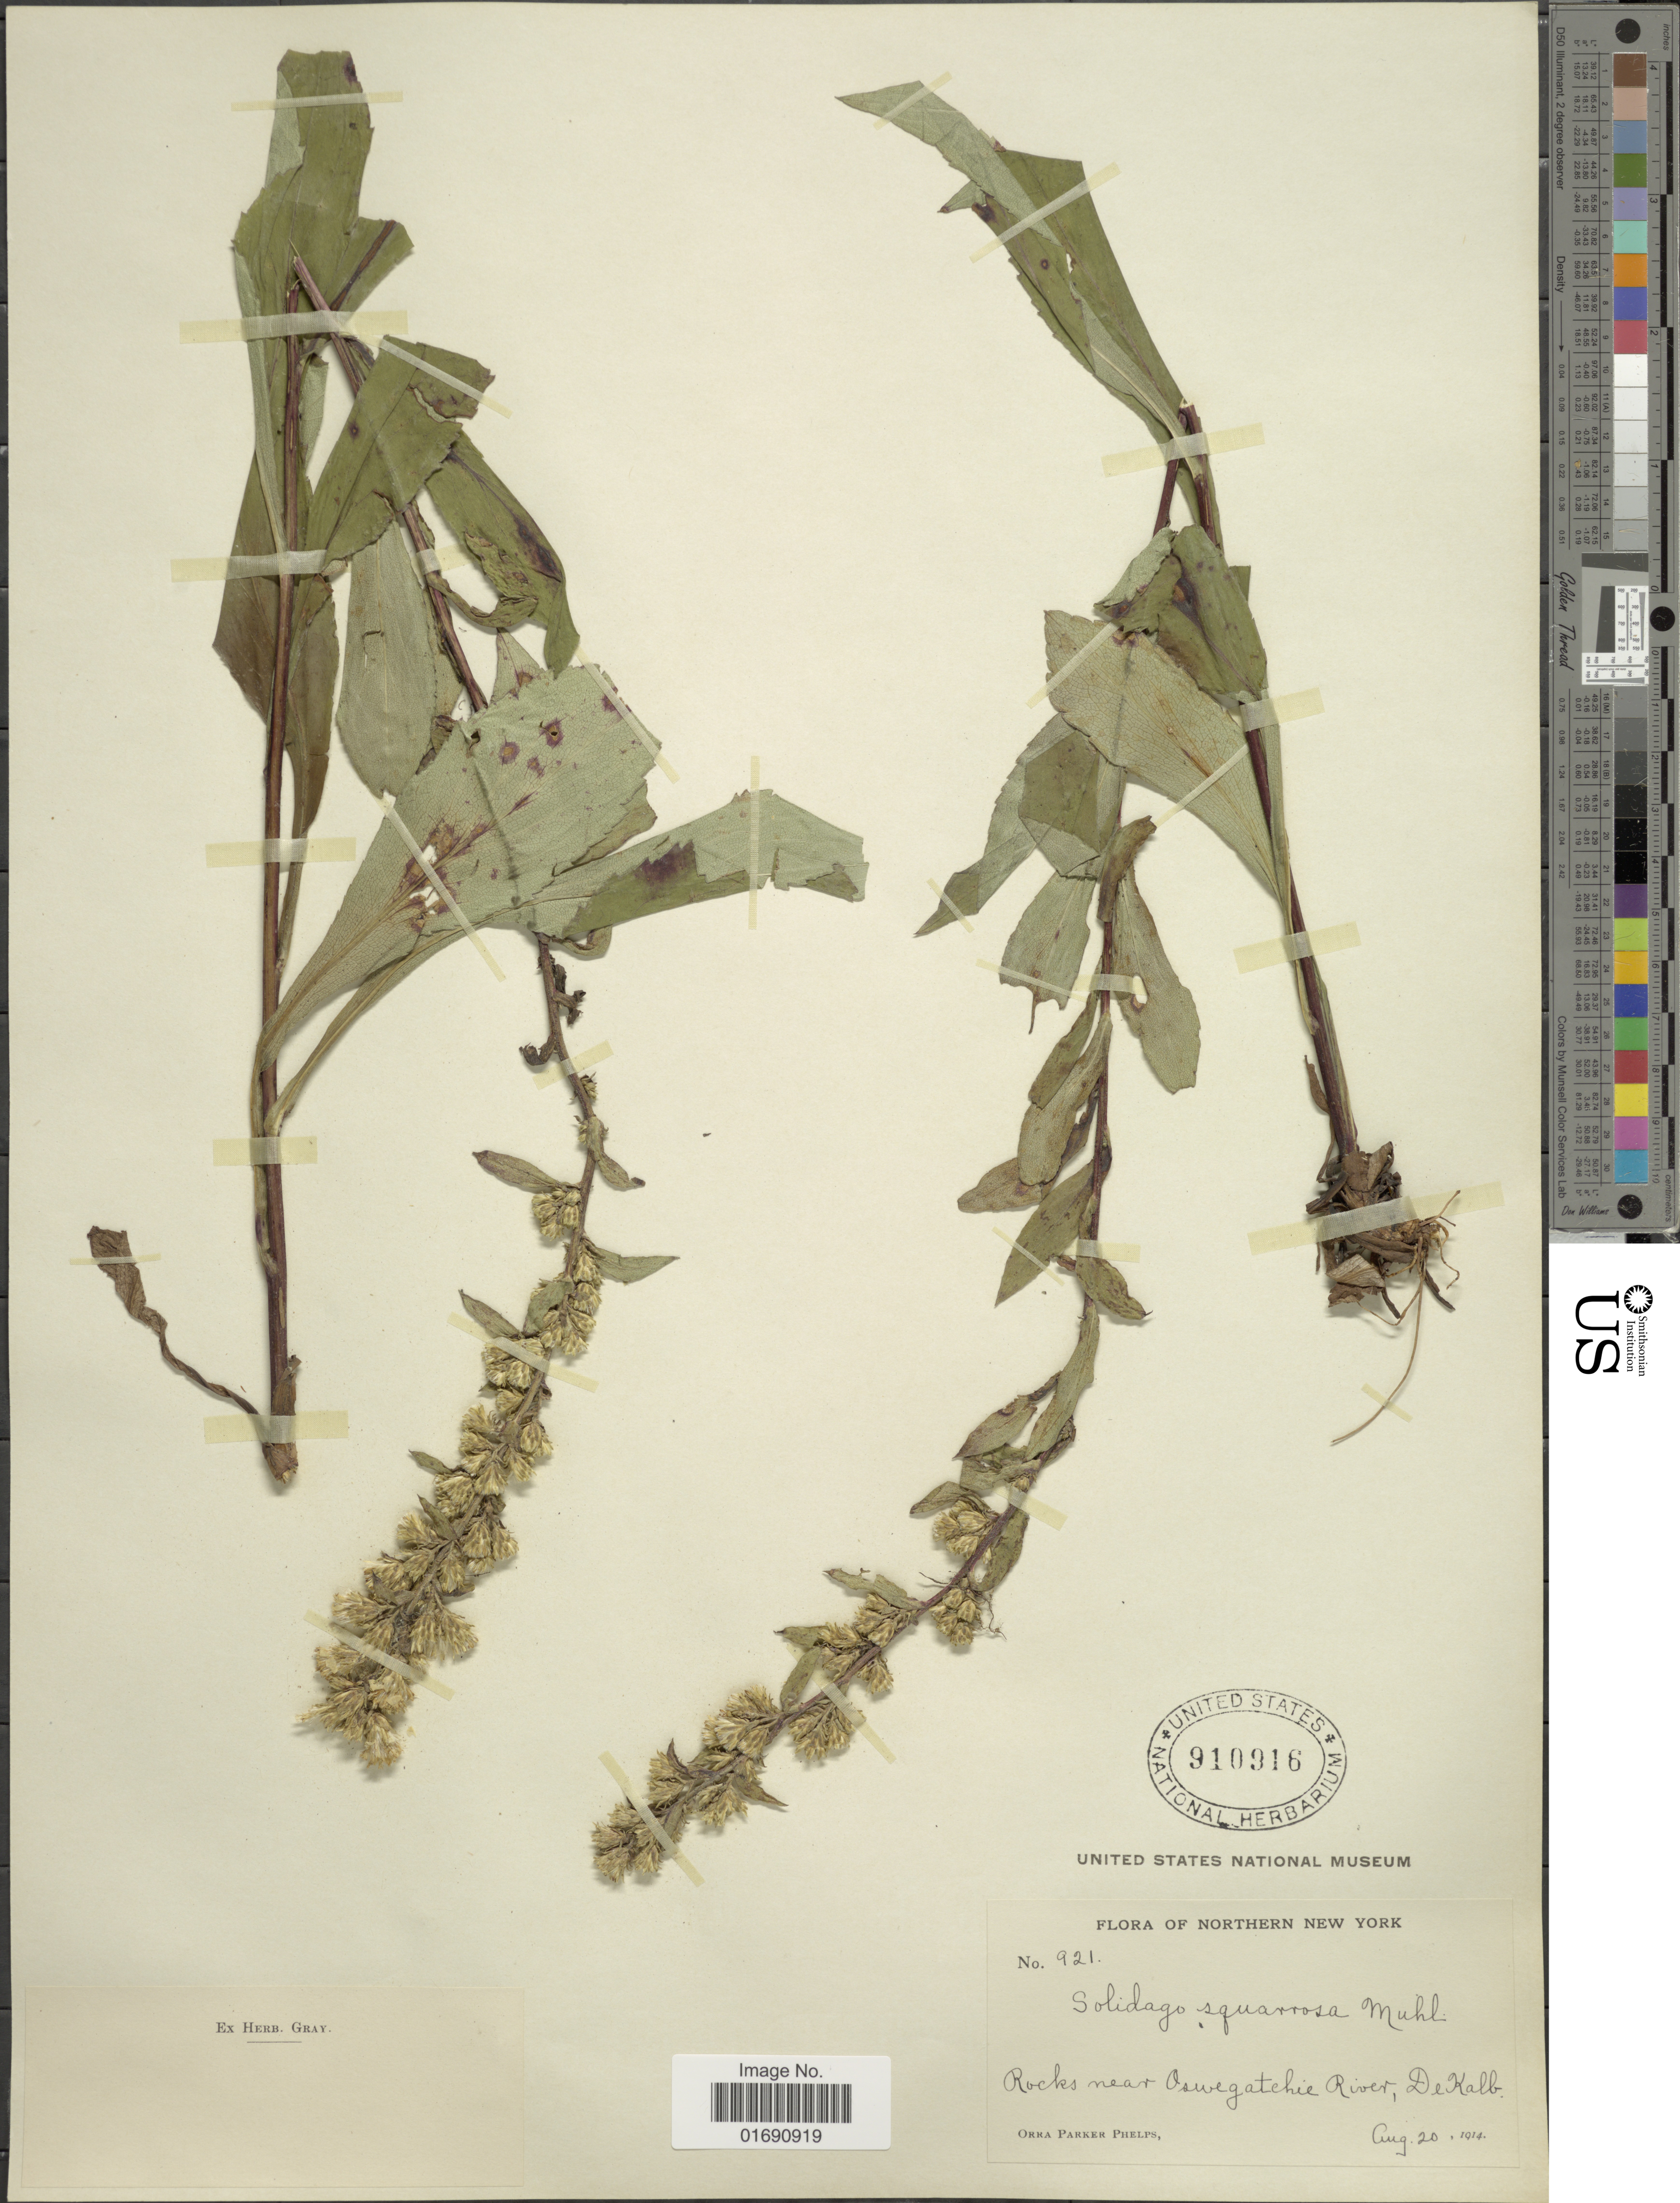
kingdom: Plantae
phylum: Tracheophyta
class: Magnoliopsida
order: Asterales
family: Asteraceae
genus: Solidago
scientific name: Solidago squarrosa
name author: Muhl.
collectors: O. P. Phelps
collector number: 921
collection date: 1914-08-20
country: United States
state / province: New York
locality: Northern New York, Rocks near Oswegatchie River, De Kalb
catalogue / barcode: US 910916